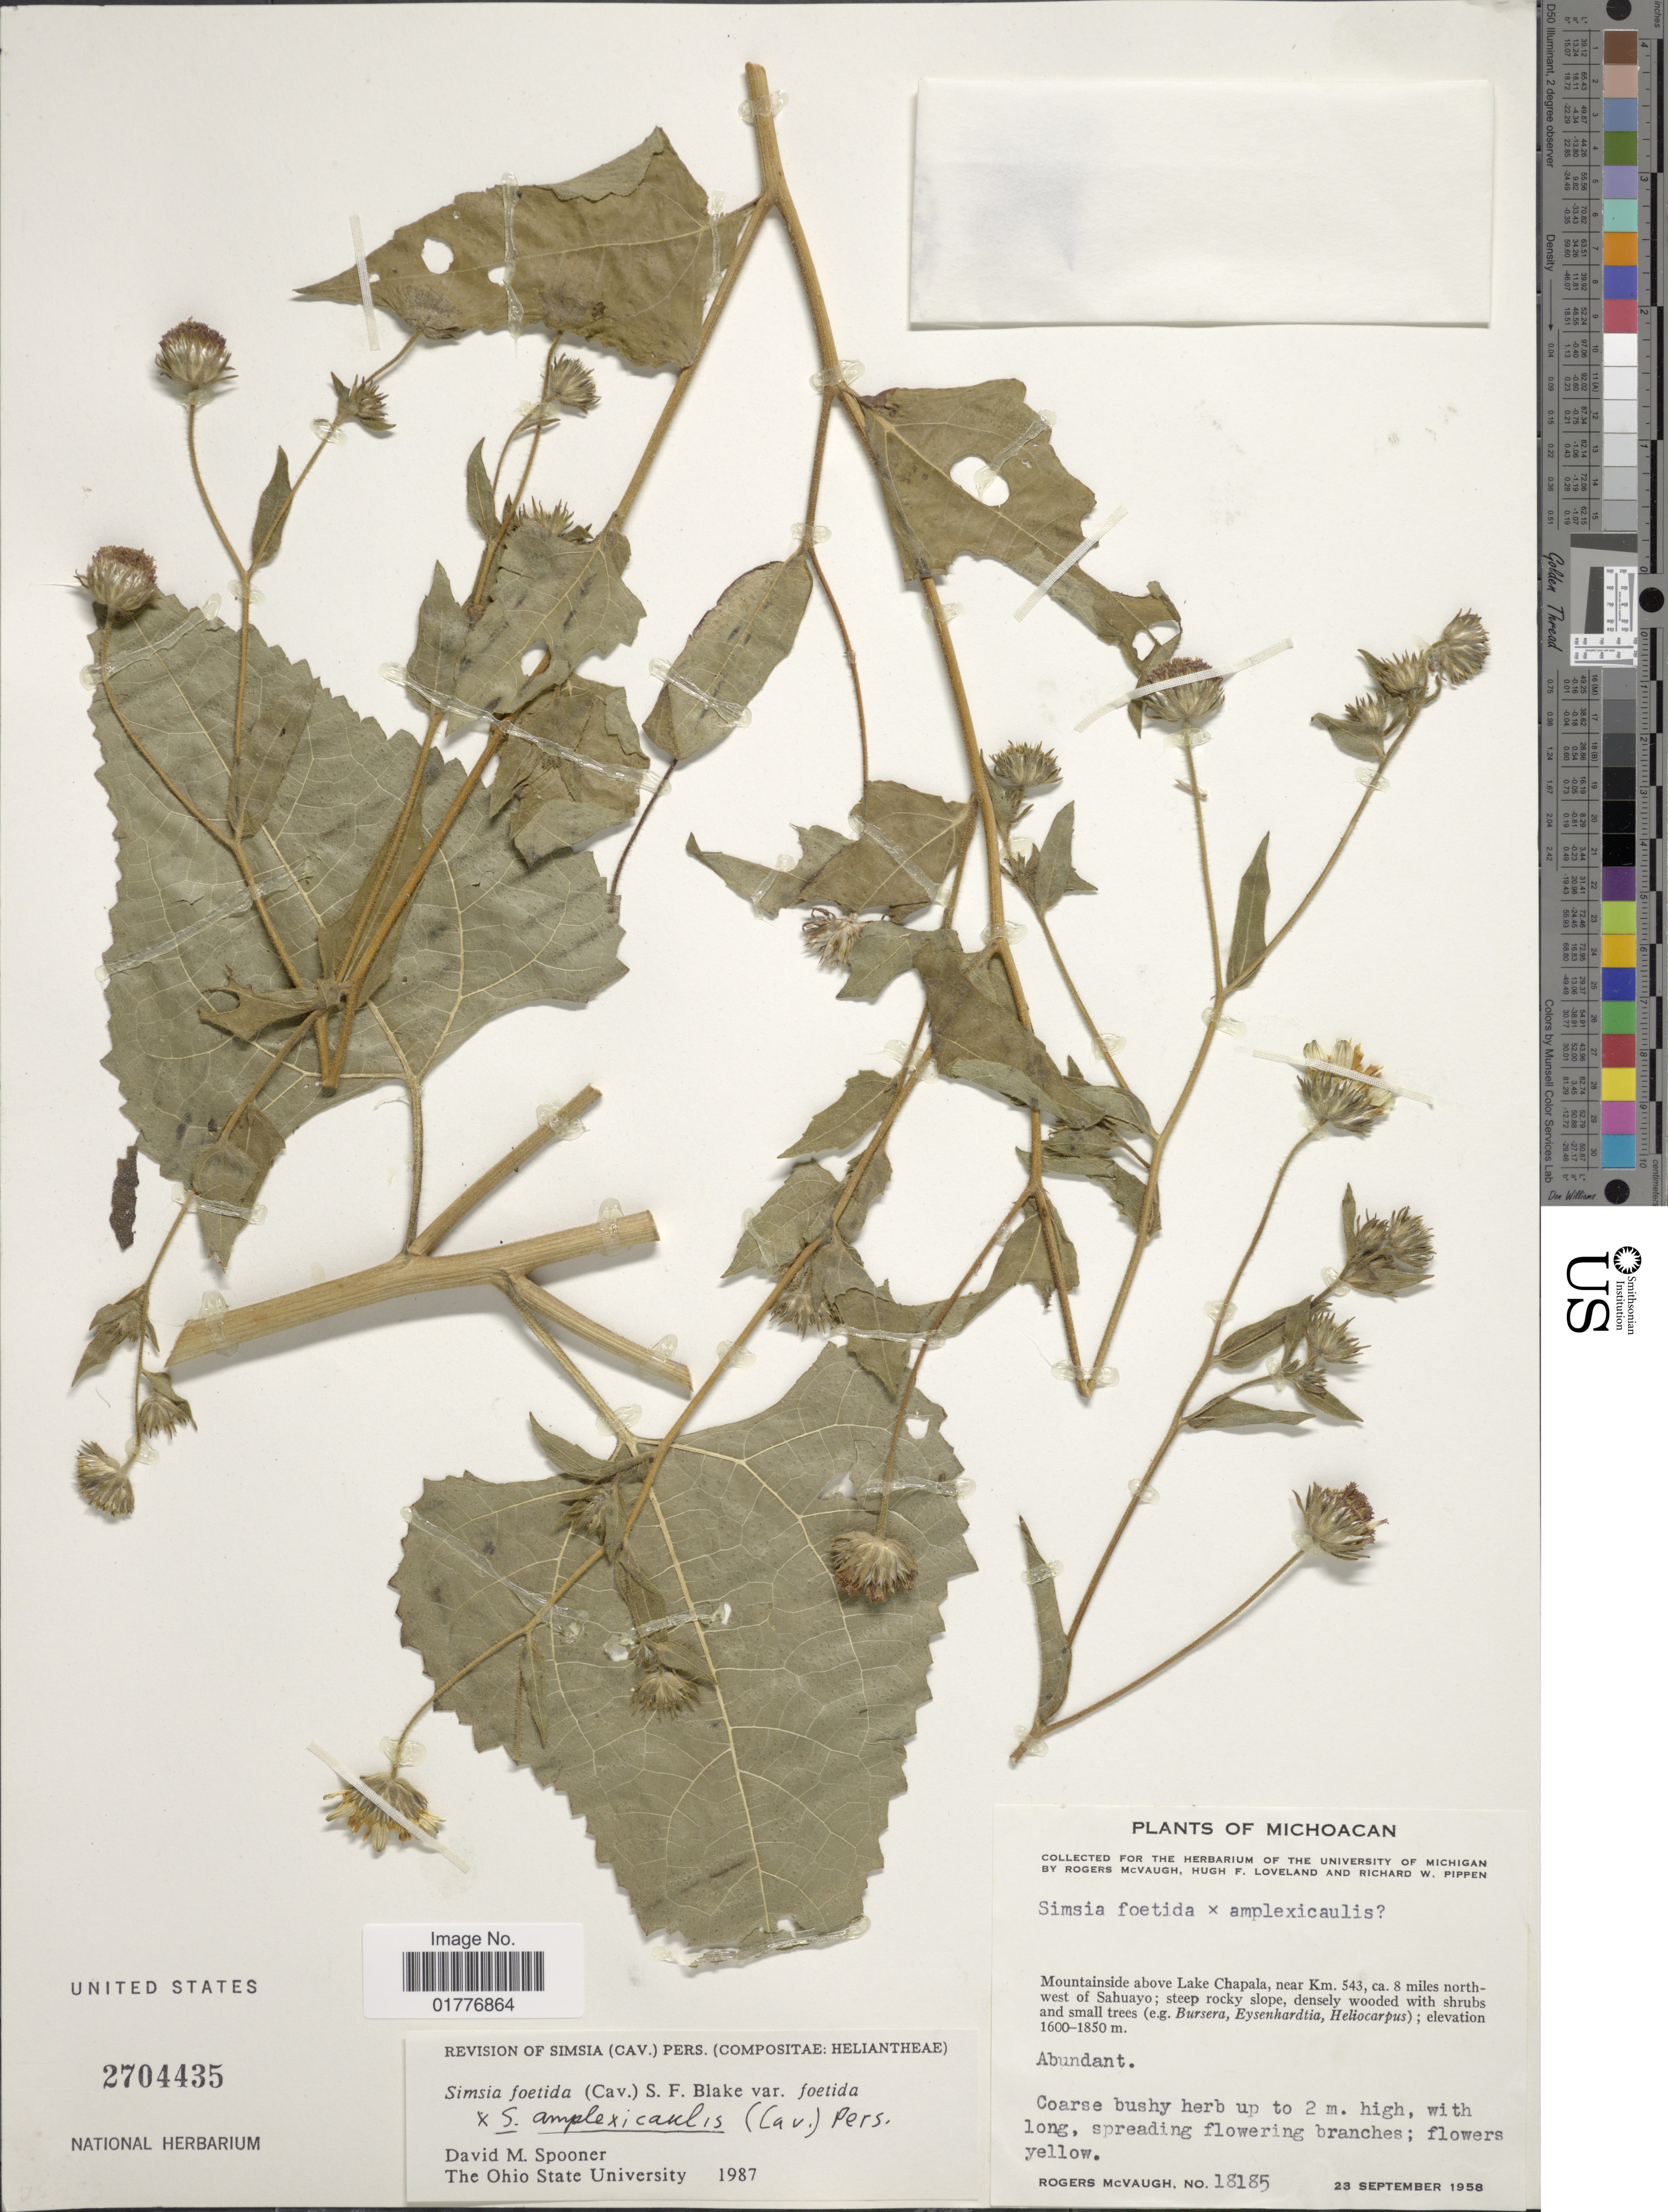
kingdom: Plantae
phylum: Tracheophyta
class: Magnoliopsida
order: Asterales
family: Asteraceae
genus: Simsia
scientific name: Simsia foetida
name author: (Cav.) S.F. Blake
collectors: R. McVaugh, H. Loveland & R. W. Pippen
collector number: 18185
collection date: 1958-09-23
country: Mexico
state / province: Michoacán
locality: Mountainside above Lake Chapala, near Km. 543. 8 miles north west of Sahuayo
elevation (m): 1600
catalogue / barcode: US 2704435